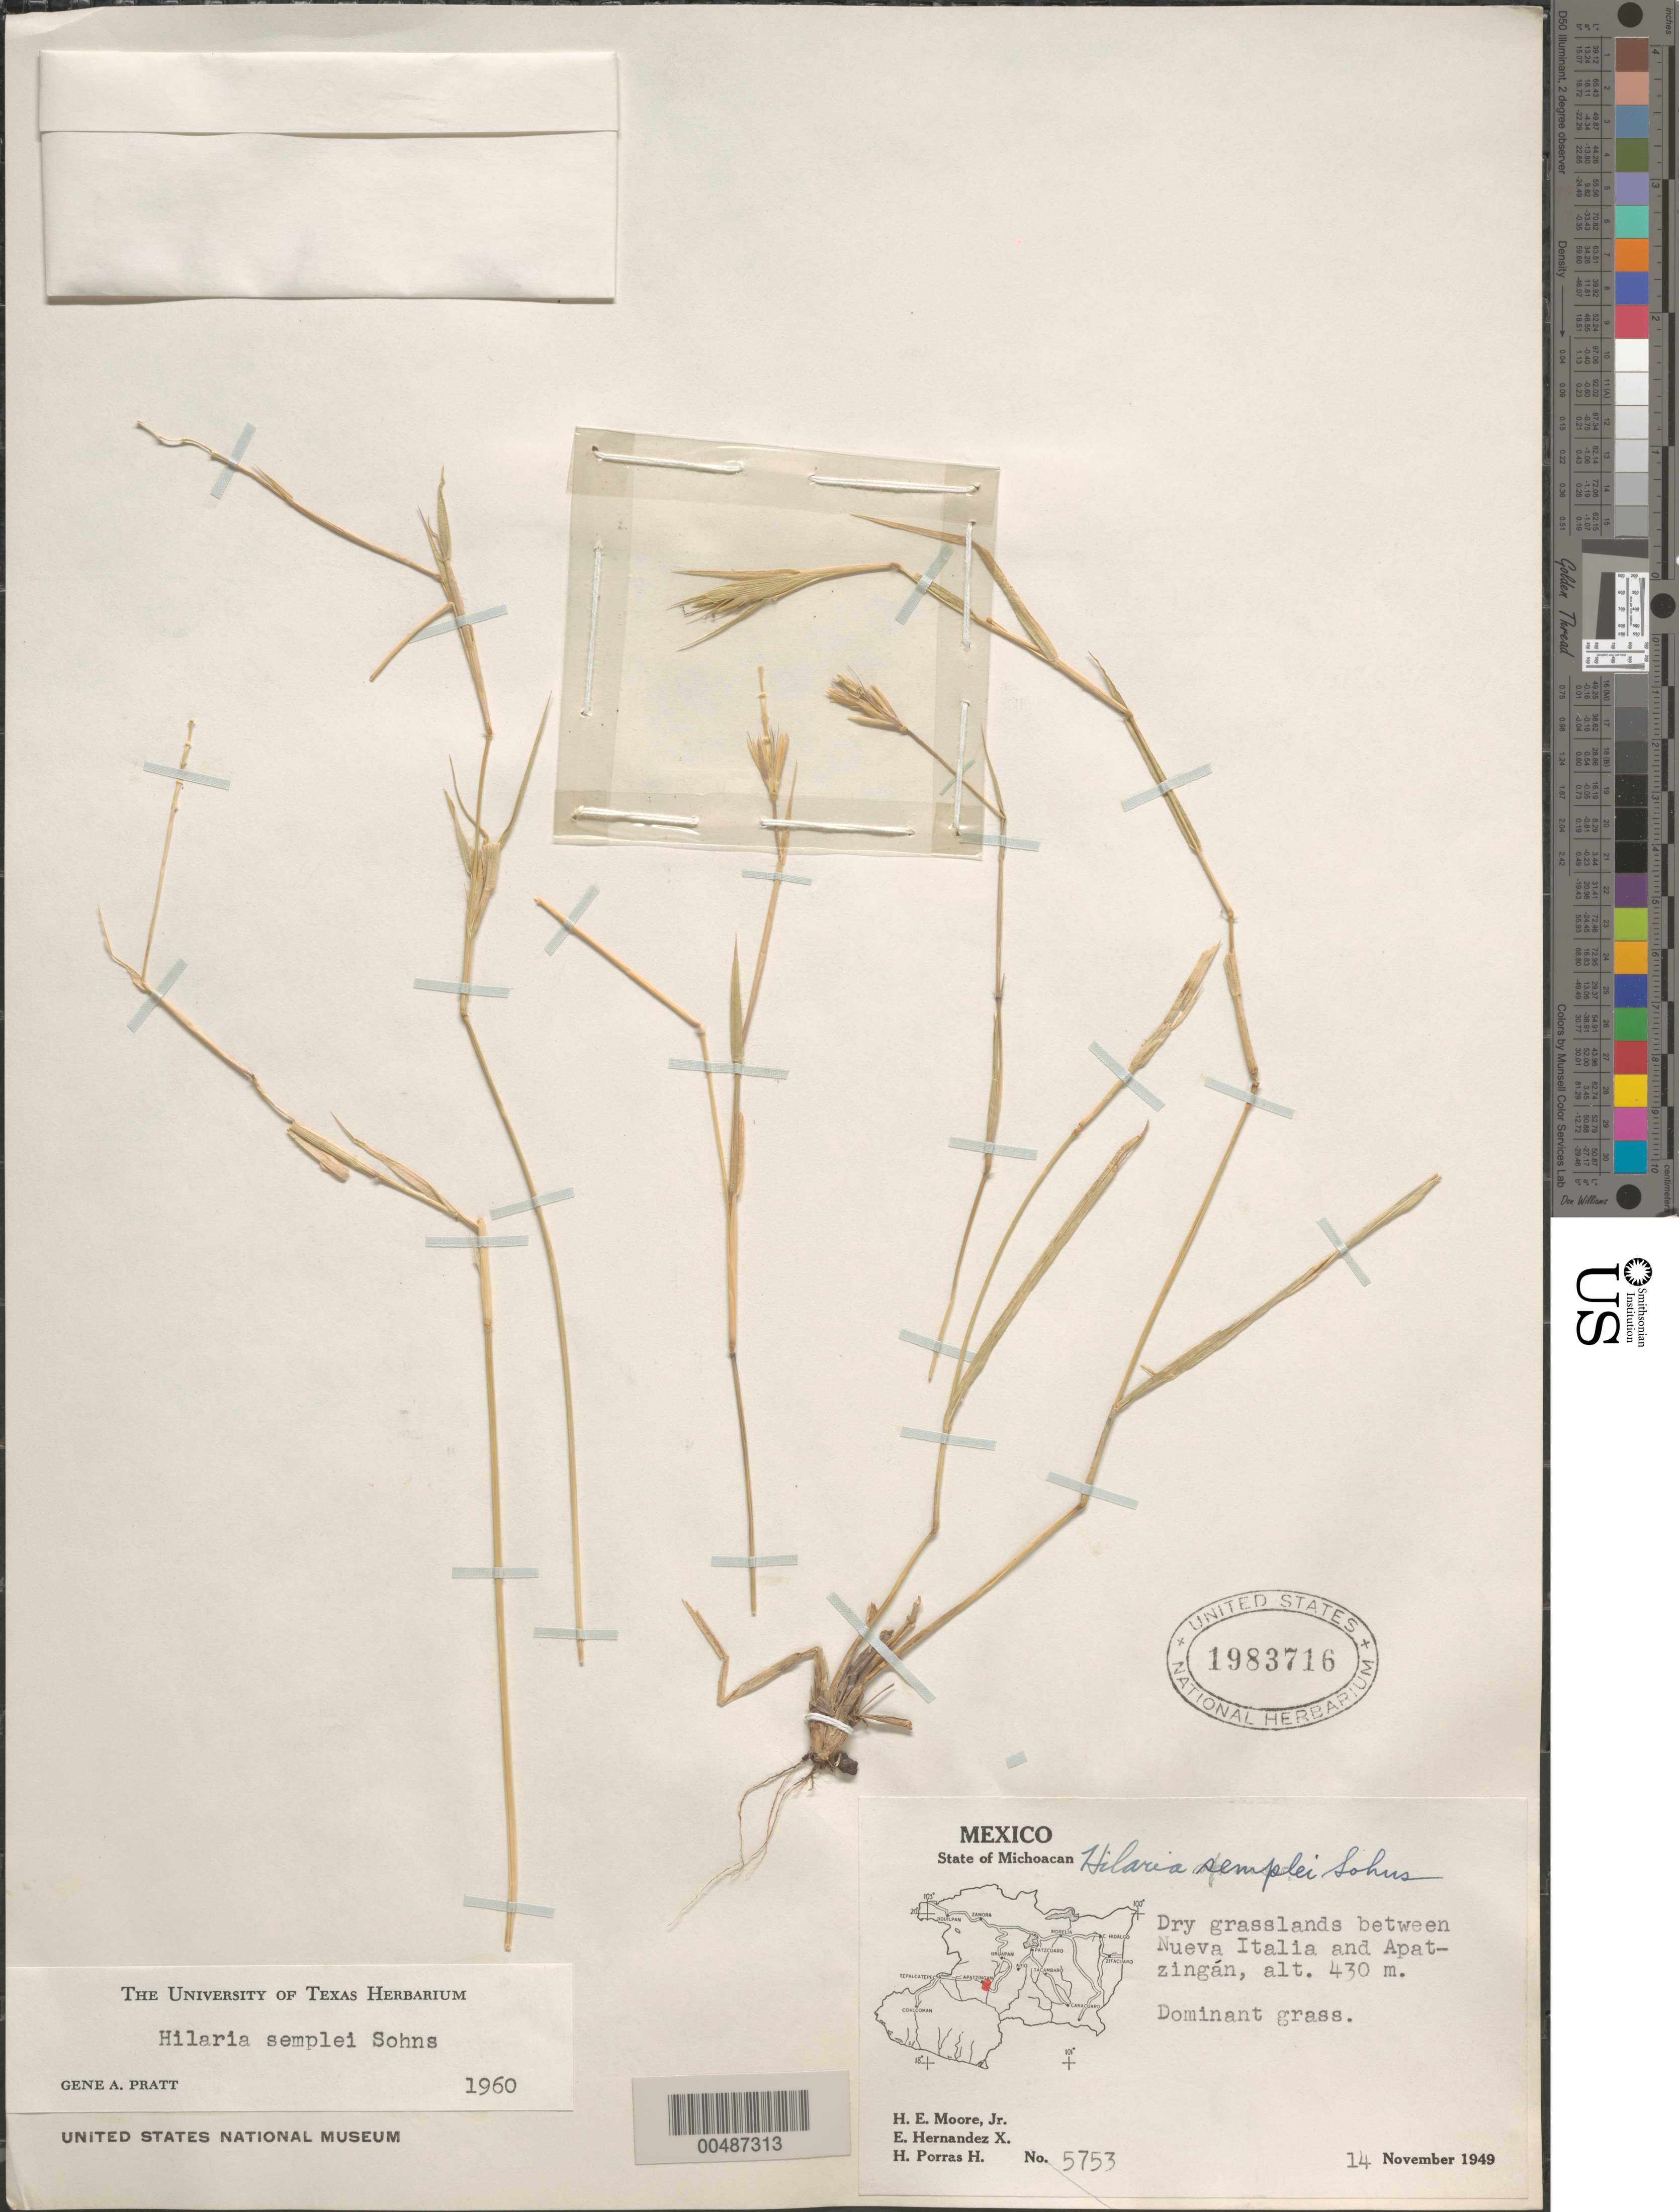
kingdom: Plantae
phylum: Tracheophyta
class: Liliopsida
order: Poales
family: Poaceae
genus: Hilaria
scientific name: Hilaria semplei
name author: Sohns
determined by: Pratt, G. A.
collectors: H. E. Moore, E. I. Hernández-X. & H. Porras-H.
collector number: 5753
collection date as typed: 14 Nov 1949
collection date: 1949-11-14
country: Mexico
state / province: Michoacán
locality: Between Nueva Italia & Apatzingán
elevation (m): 430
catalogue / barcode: US 1983716